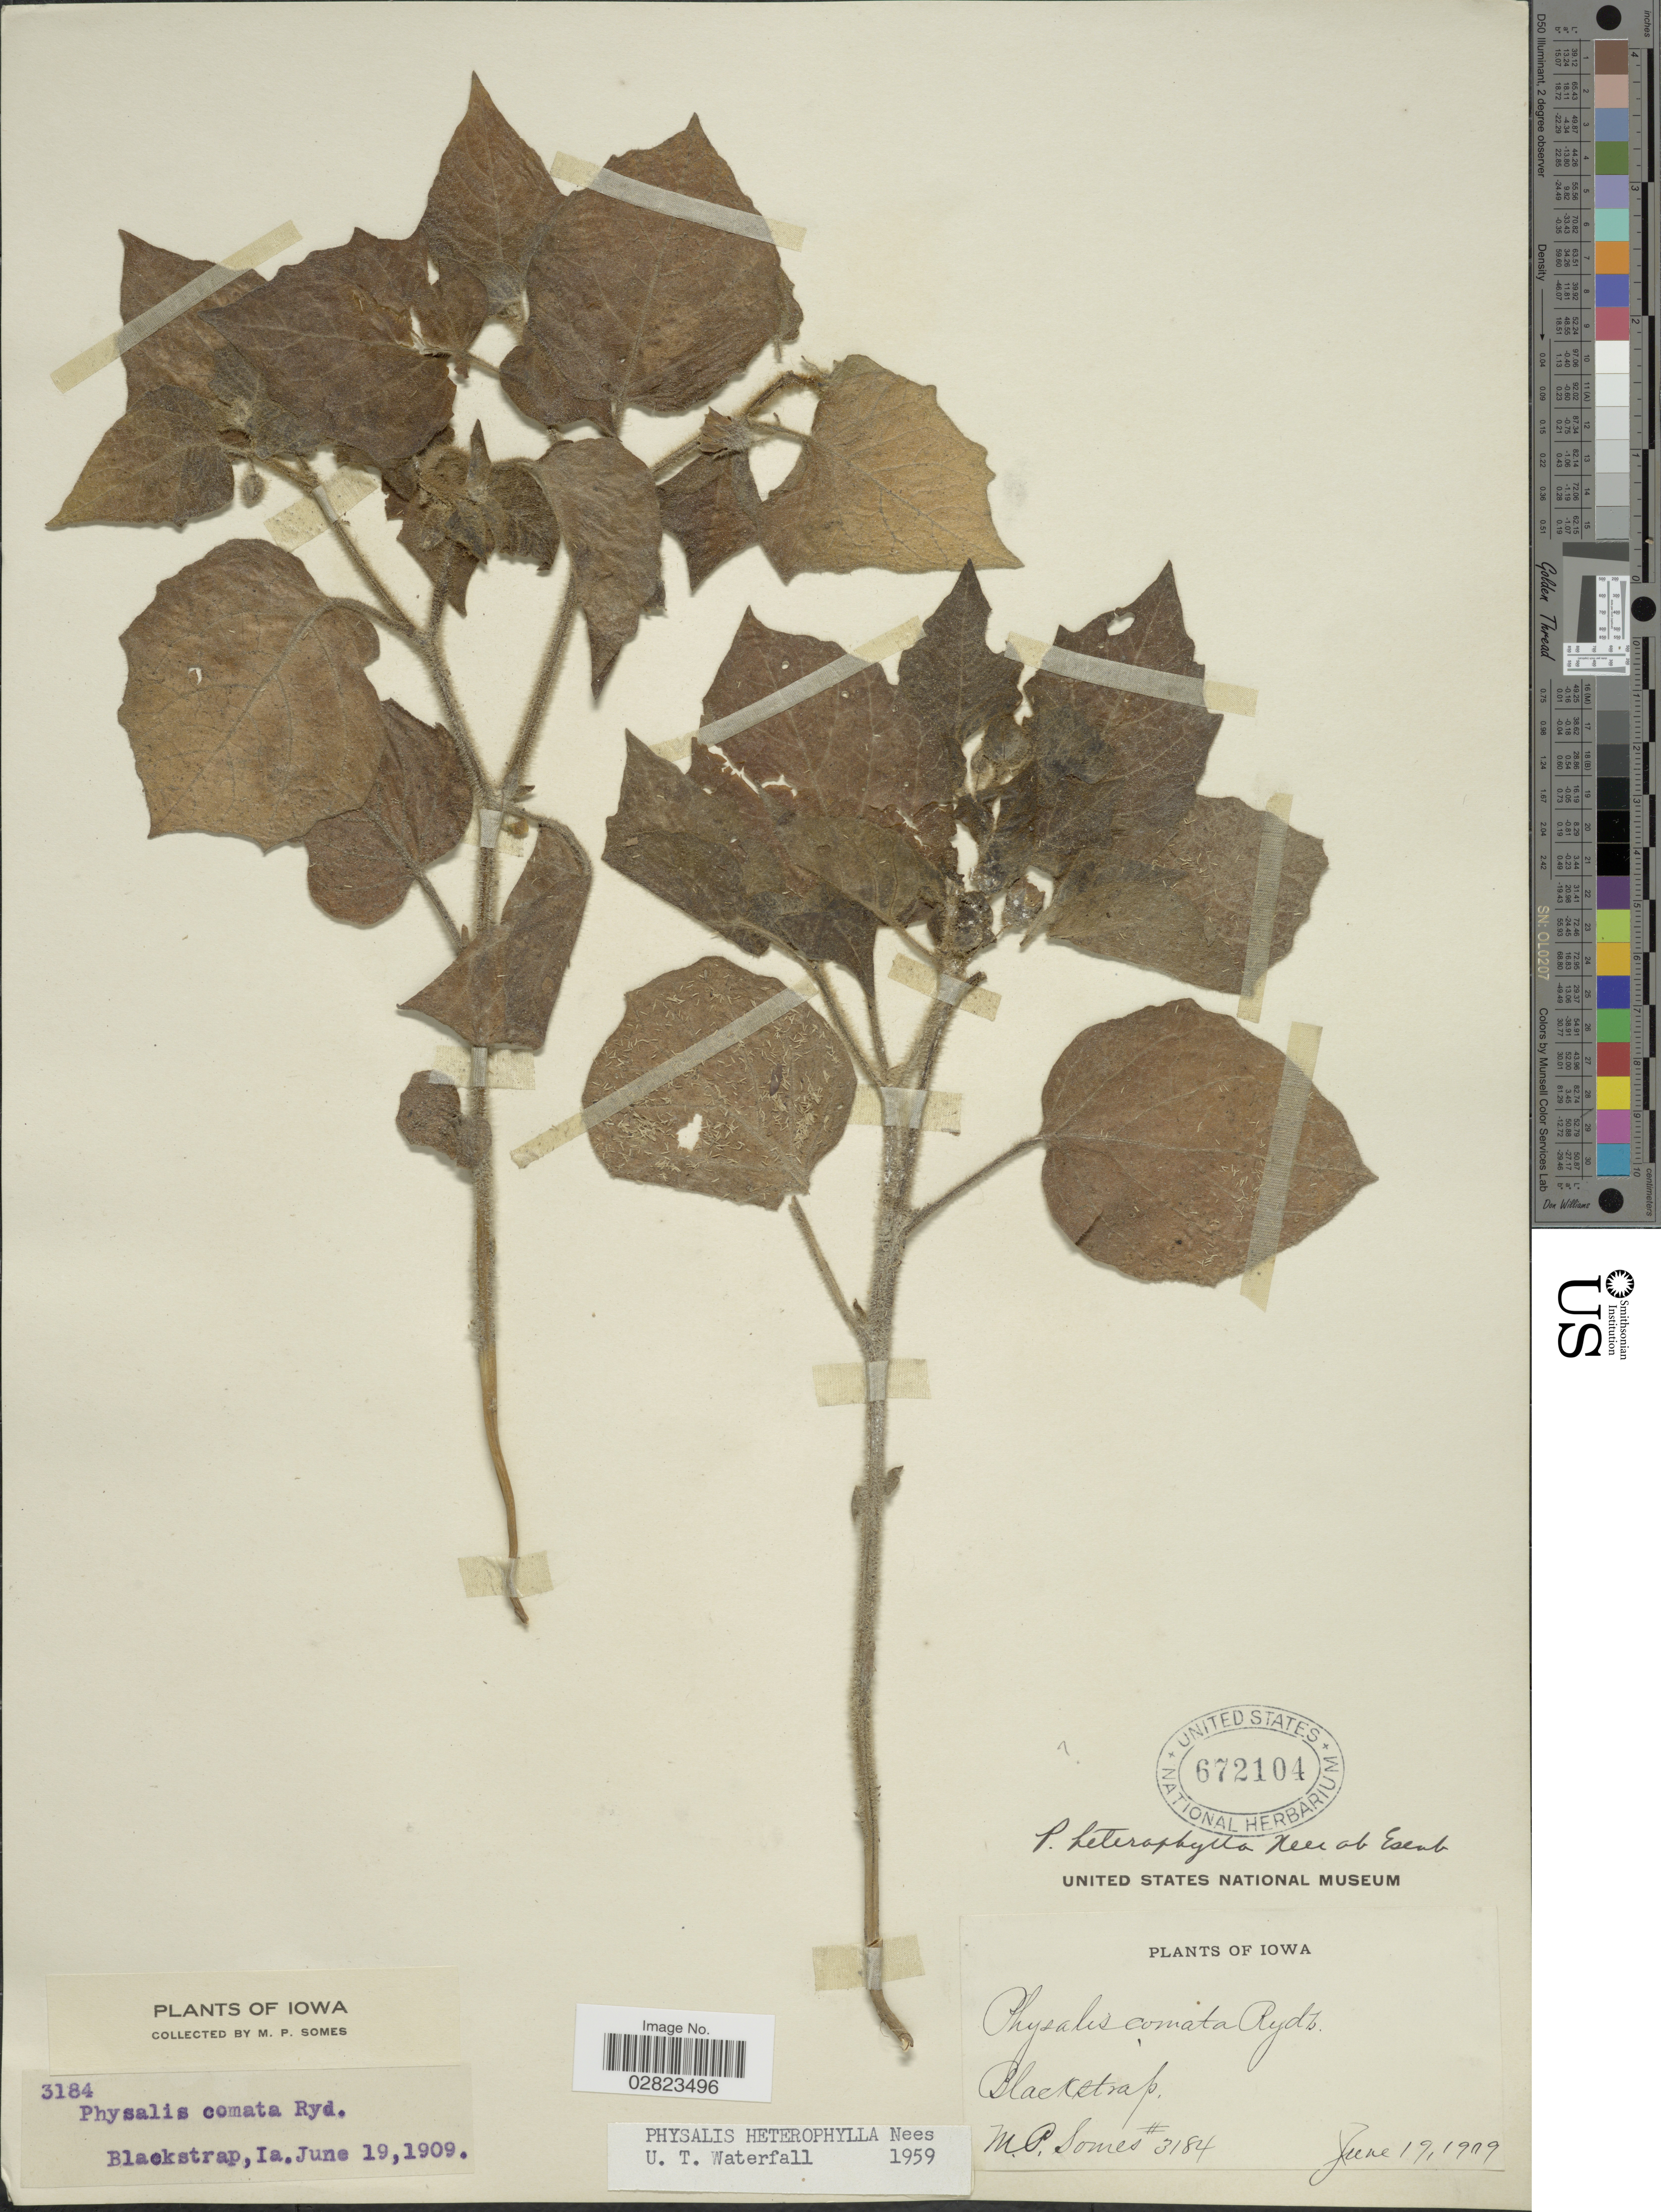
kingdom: Plantae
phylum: Tracheophyta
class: Magnoliopsida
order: Solanales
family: Solanaceae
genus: Physalis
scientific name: Physalis heterophylla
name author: Nees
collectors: M. Somes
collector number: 3184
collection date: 1909-06-19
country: United States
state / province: Iowa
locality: Blackstrap.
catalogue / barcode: US 672104